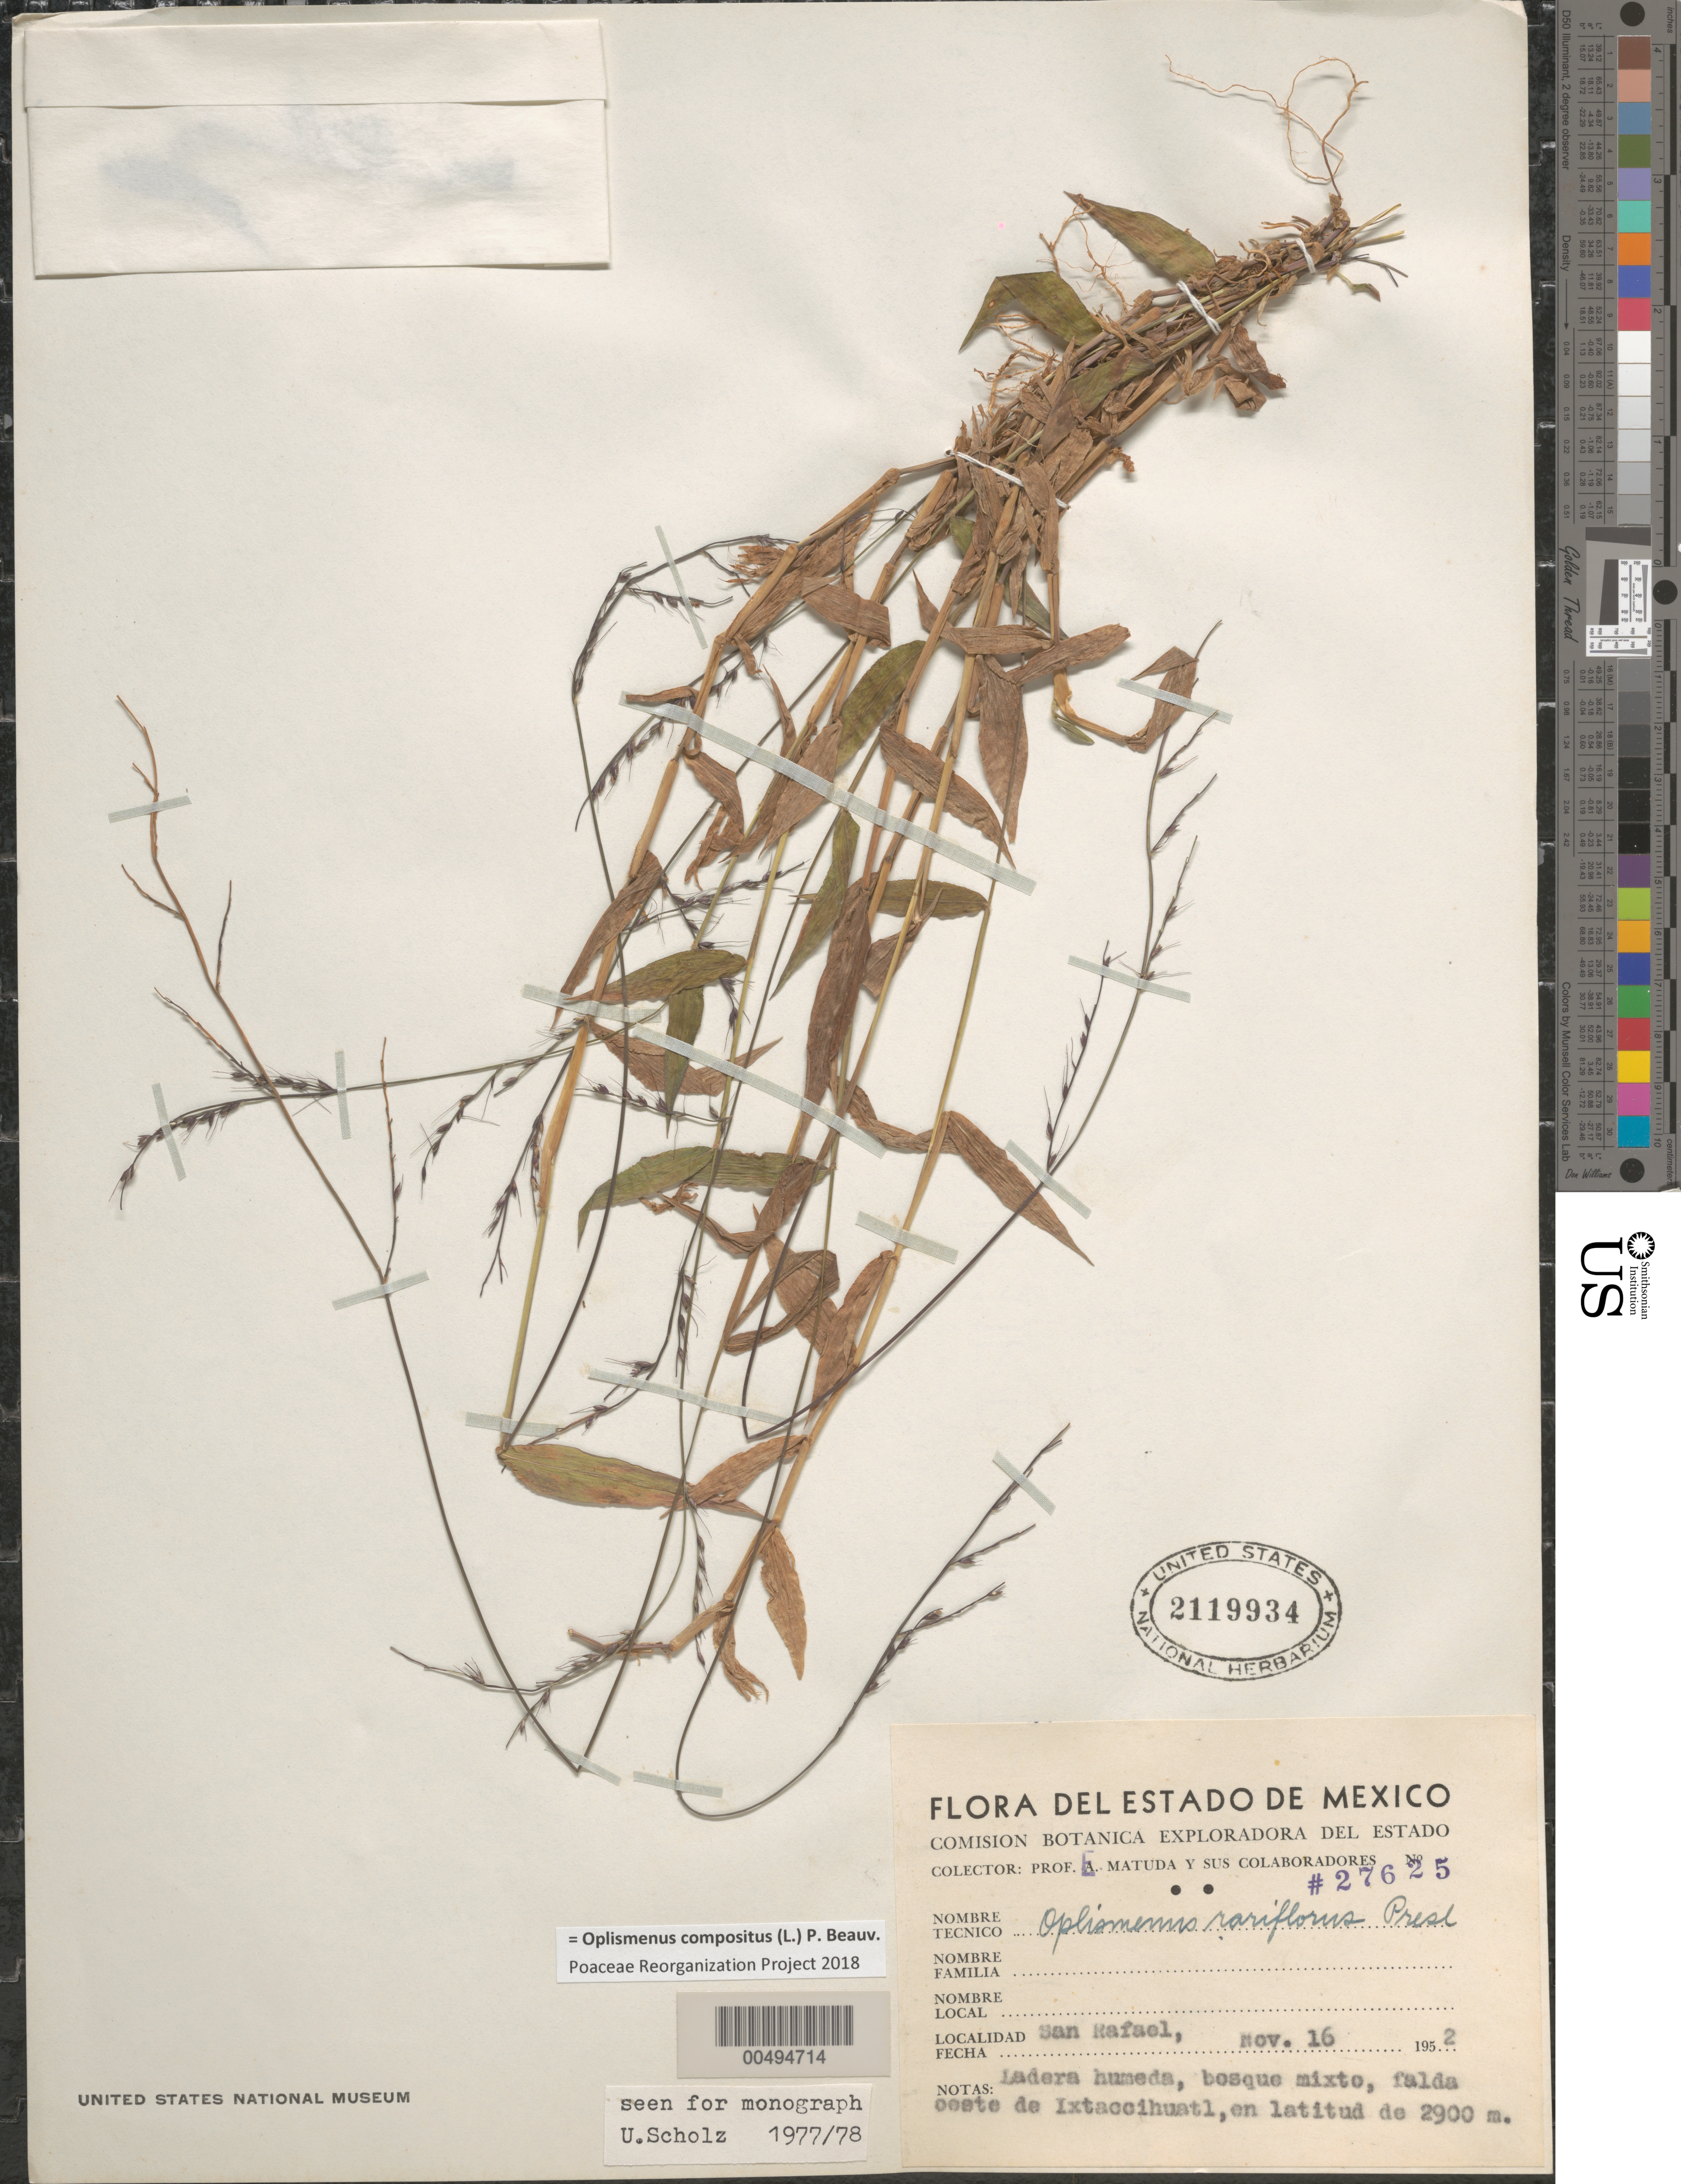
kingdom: Plantae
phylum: Tracheophyta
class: Liliopsida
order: Poales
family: Poaceae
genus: Oplismenus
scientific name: Oplismenus compositus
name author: (L.) P. Beauv.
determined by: Poaceae Reorganization Project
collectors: E. Matuda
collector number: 27625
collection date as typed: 16 Nov 1952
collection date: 1952-11-16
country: Mexico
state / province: México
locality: San Rafael, falda oeste de Ixtaccihuatl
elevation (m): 2900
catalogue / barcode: US 2119934